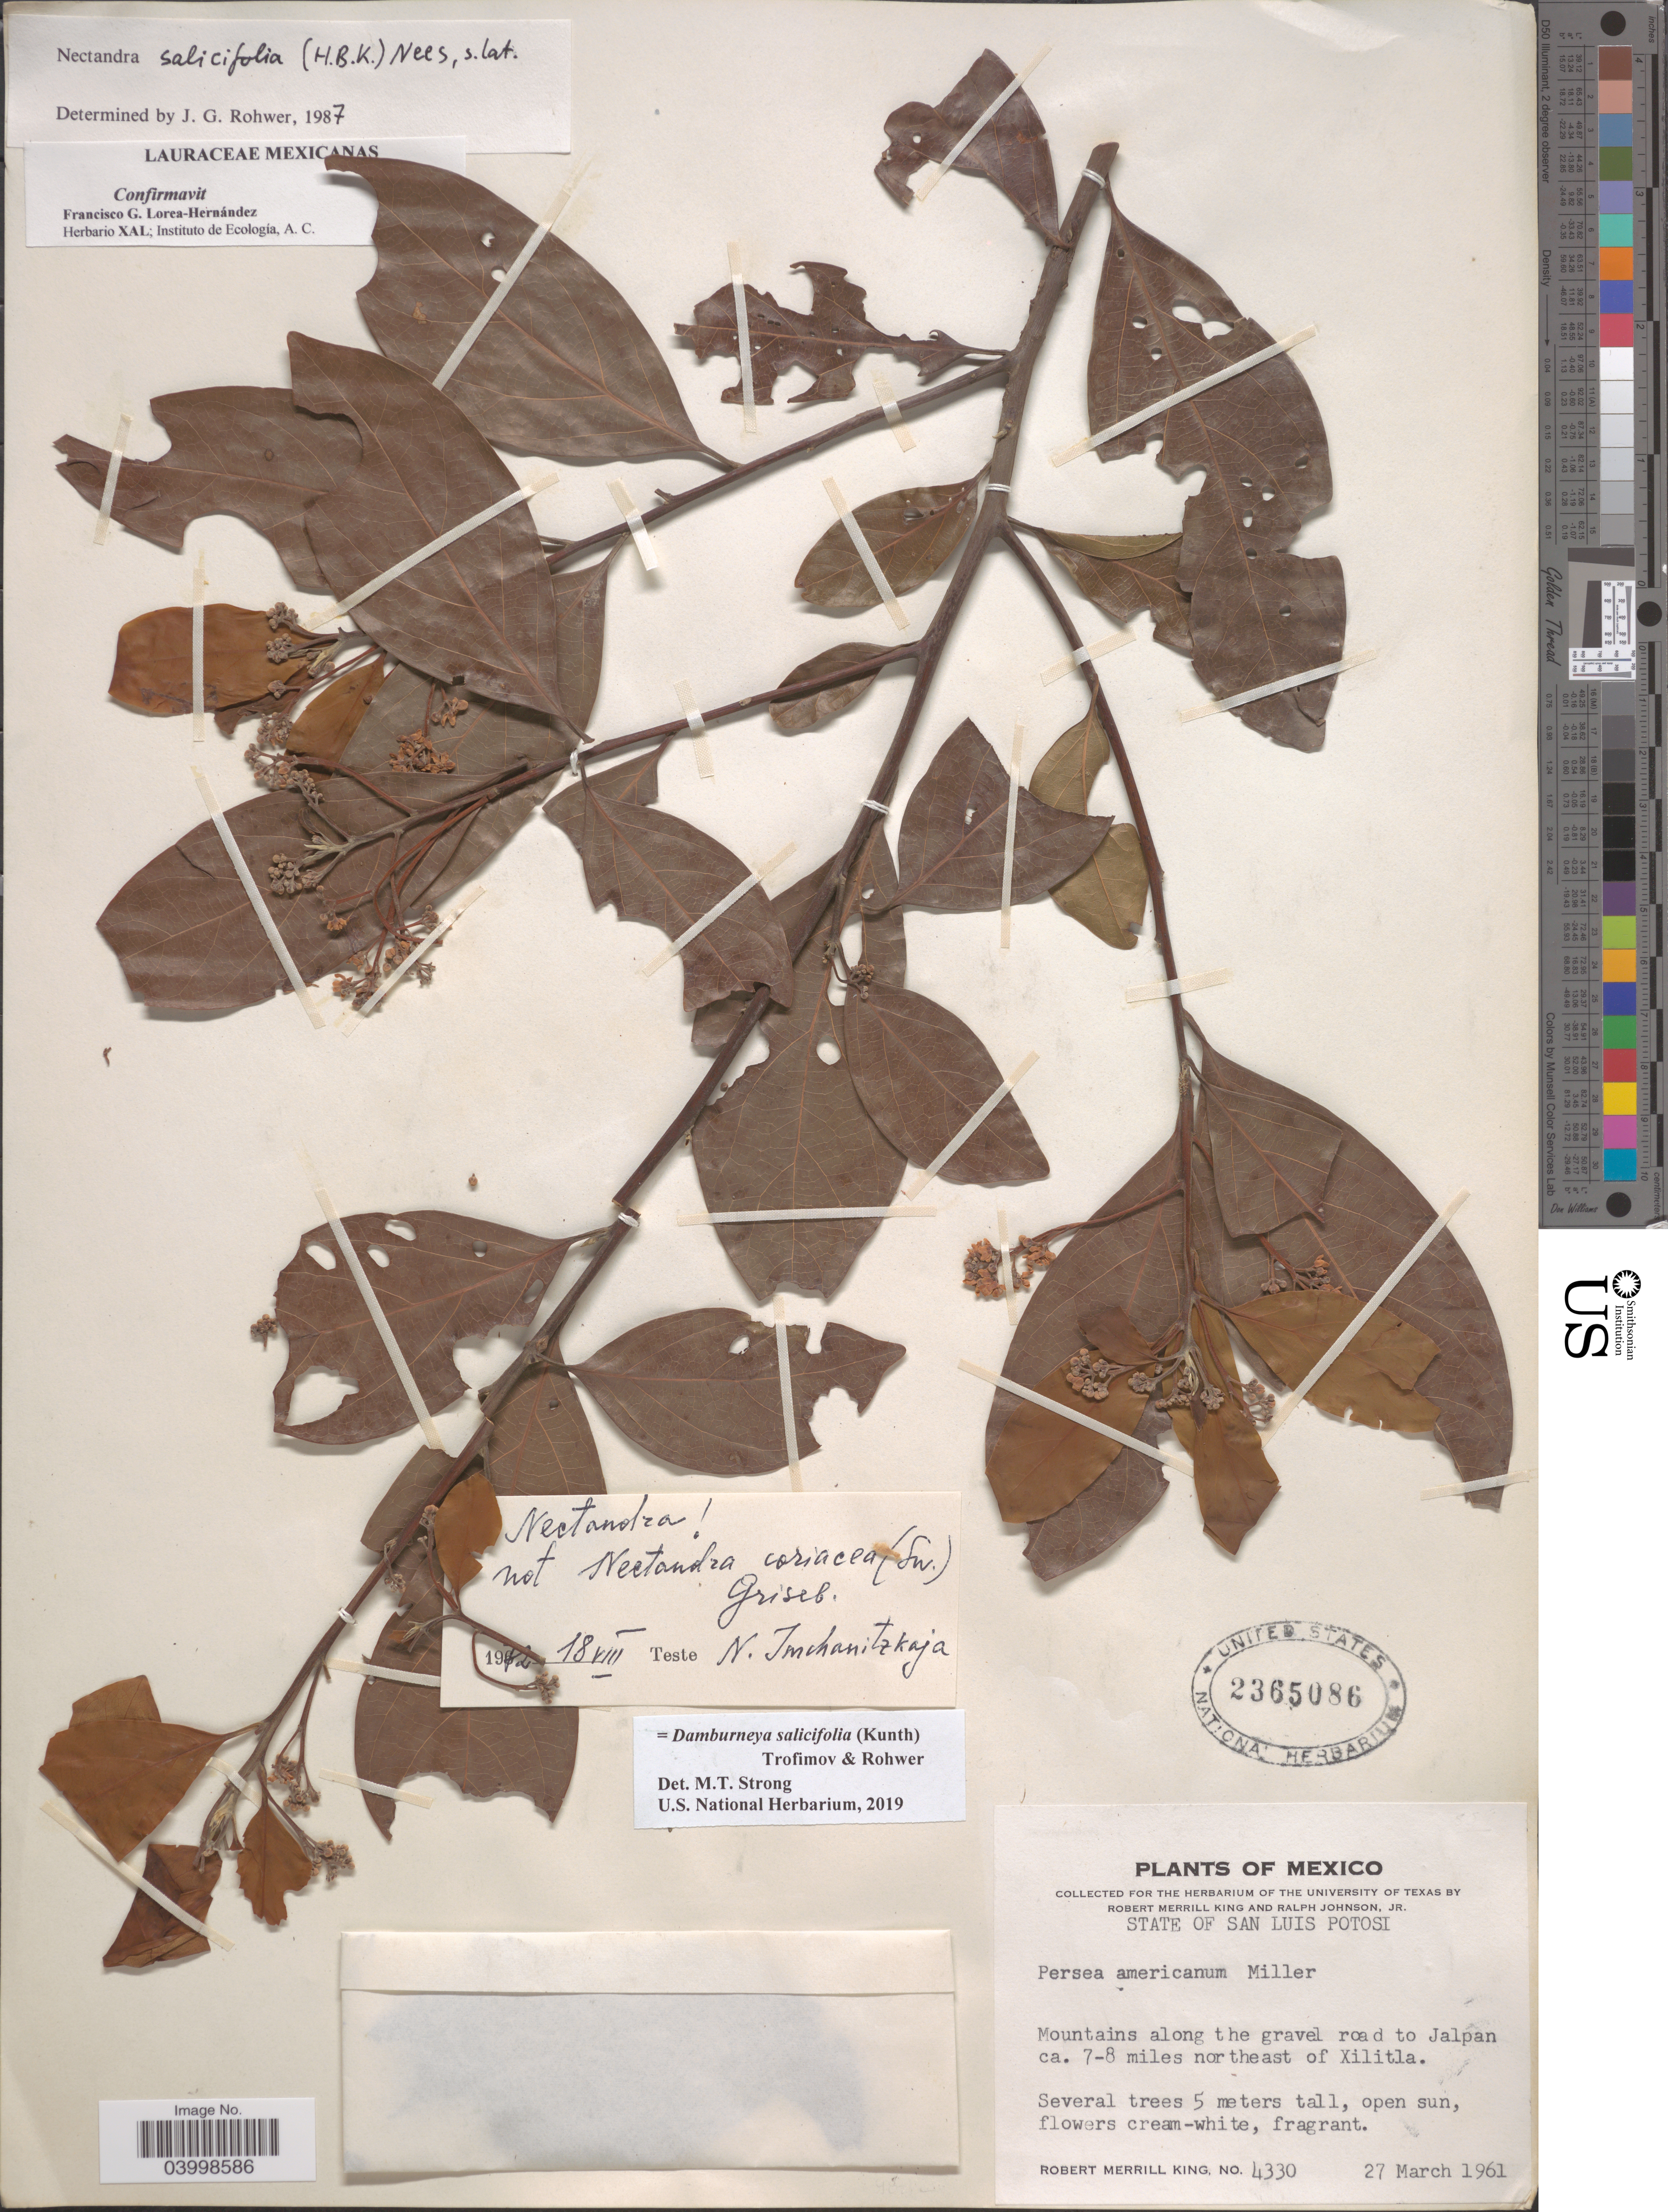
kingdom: Plantae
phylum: Tracheophyta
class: Magnoliopsida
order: Laurales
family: Lauraceae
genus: Damburneya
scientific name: Damburneya salicifolia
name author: (Kunth) Trofimov & Rohwer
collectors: R. M. King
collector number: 4330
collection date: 1961-03-27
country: Mexico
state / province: San Luis Potosí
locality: Mountains along the gravel road to Jalpan ca. 7-8 miles northeast of Xilitla.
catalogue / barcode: US 2365086